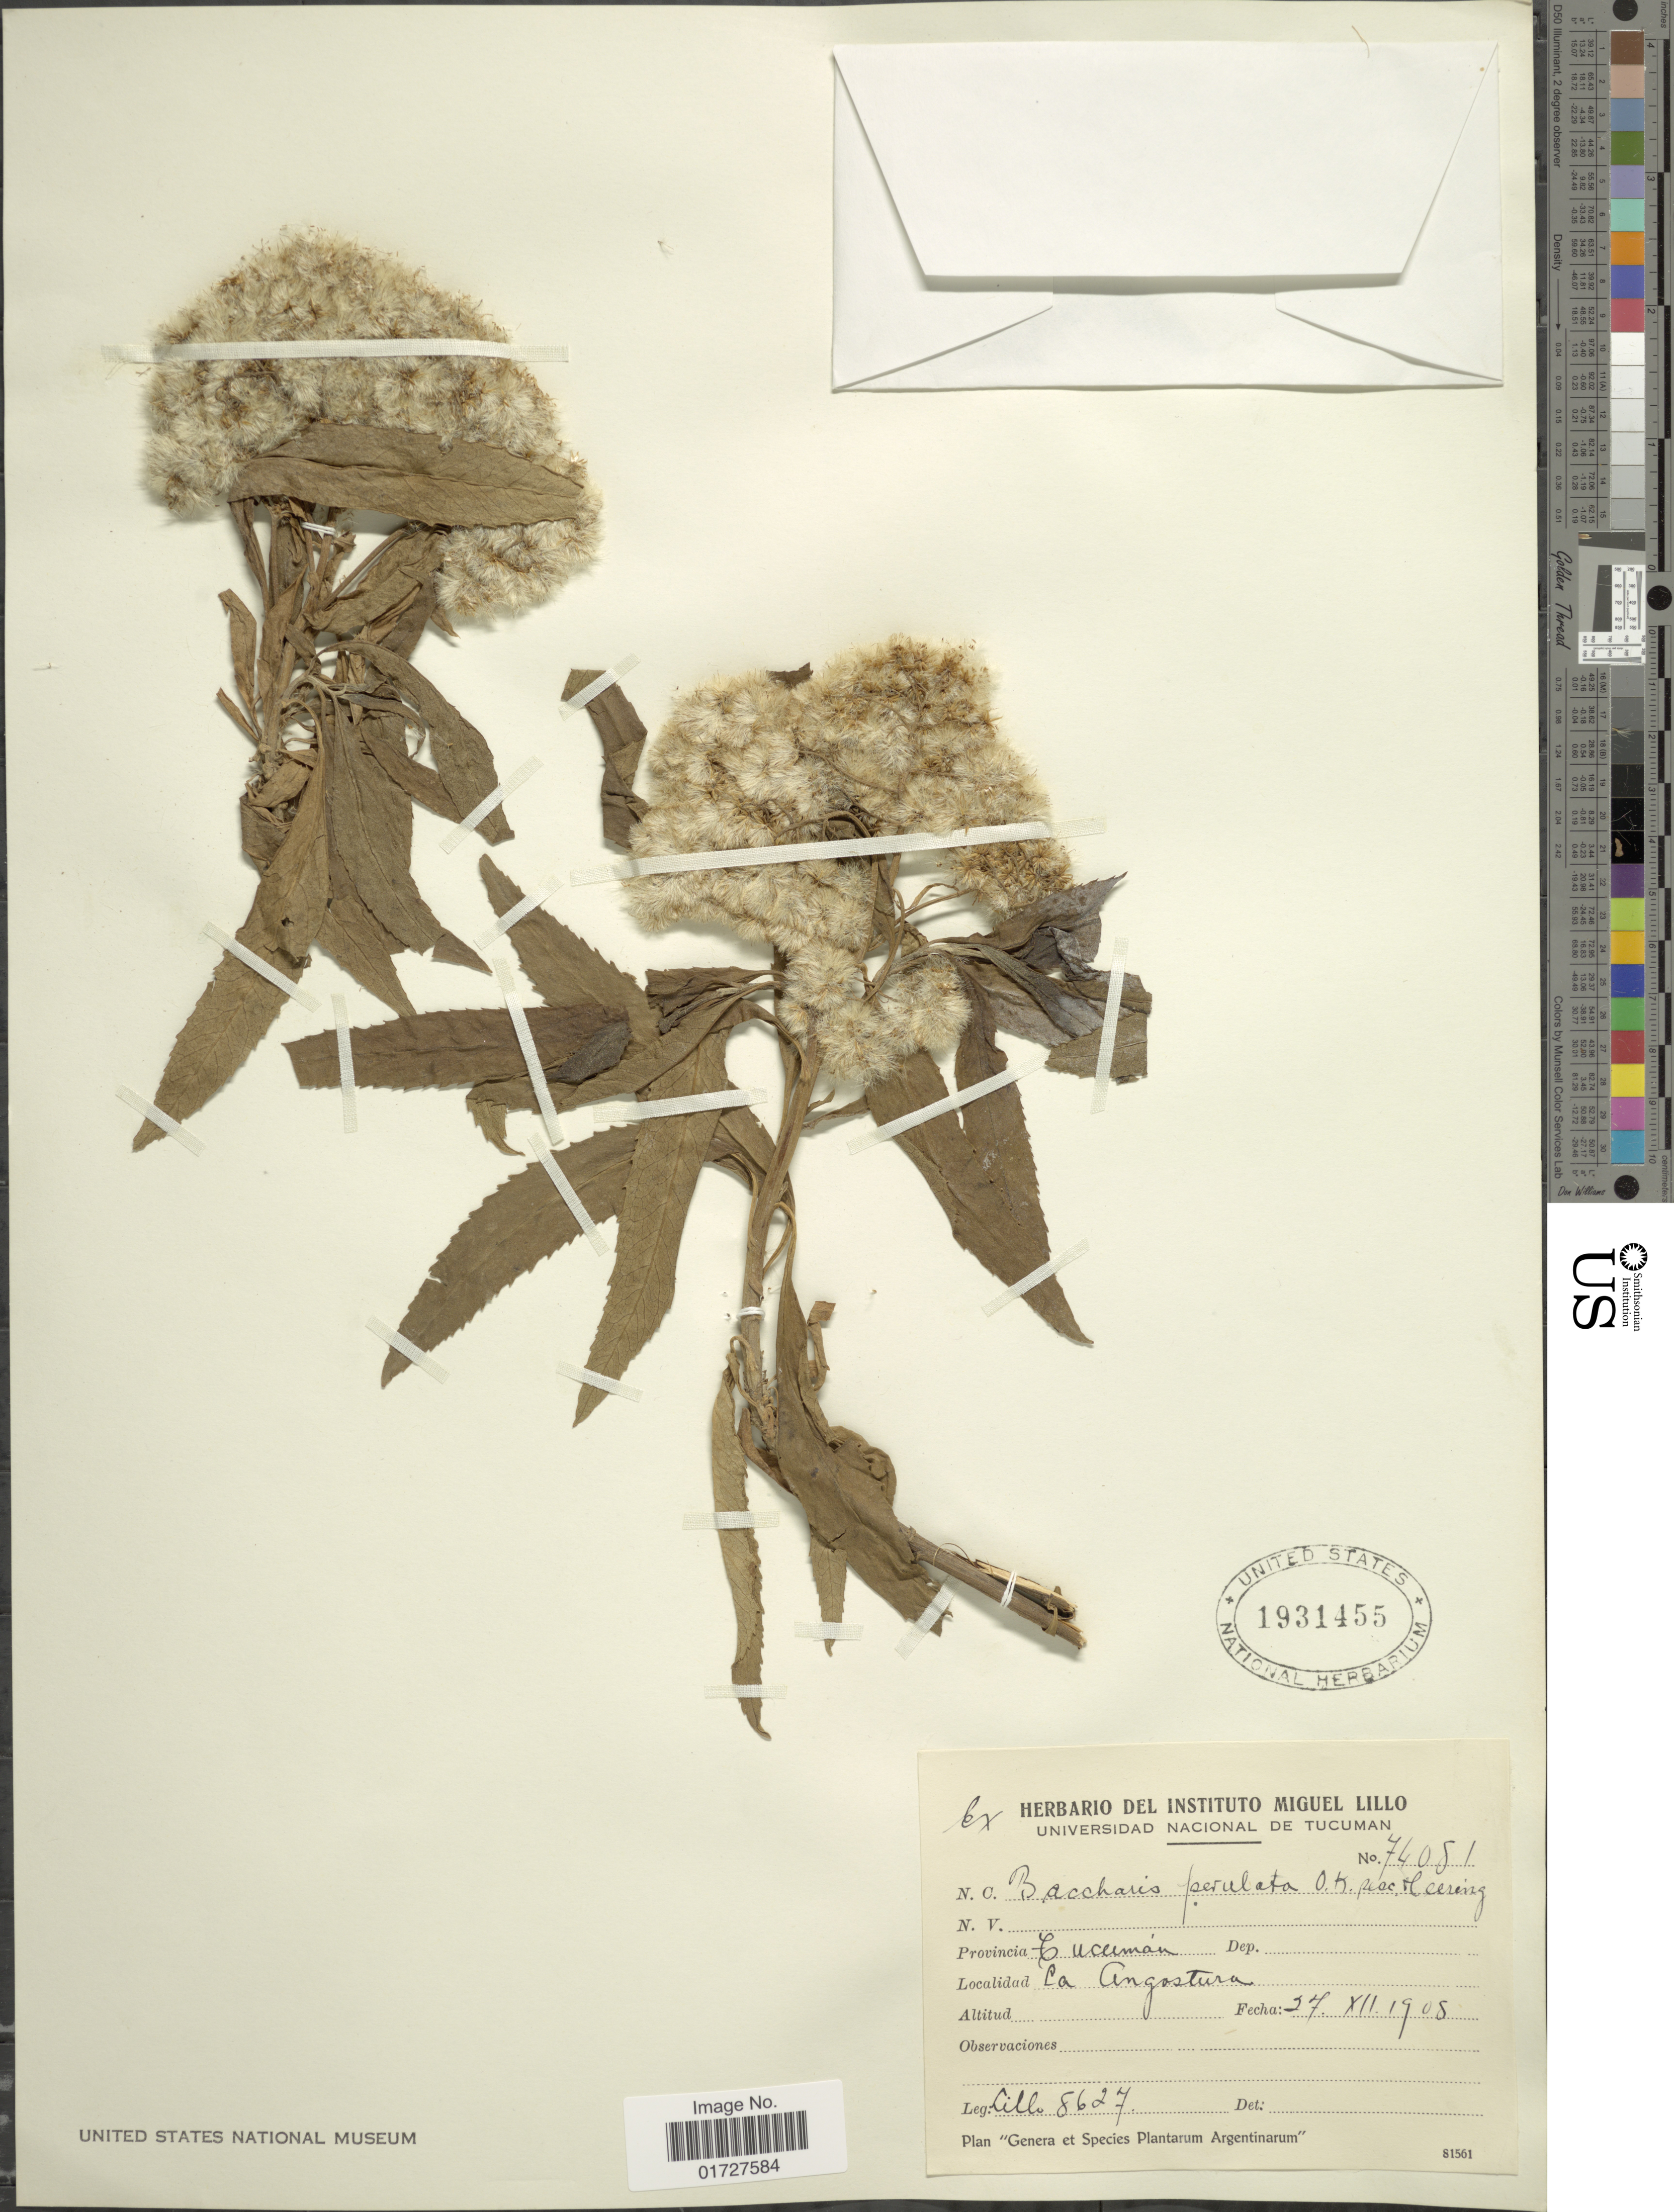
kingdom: Plantae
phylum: Tracheophyta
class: Magnoliopsida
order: Asterales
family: Asteraceae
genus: Baccharis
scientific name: Baccharis perulata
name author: Kuntze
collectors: -. Lillo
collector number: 8627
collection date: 1908-12-27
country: Argentina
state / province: Tucuman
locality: La Angostura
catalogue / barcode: US 1931455